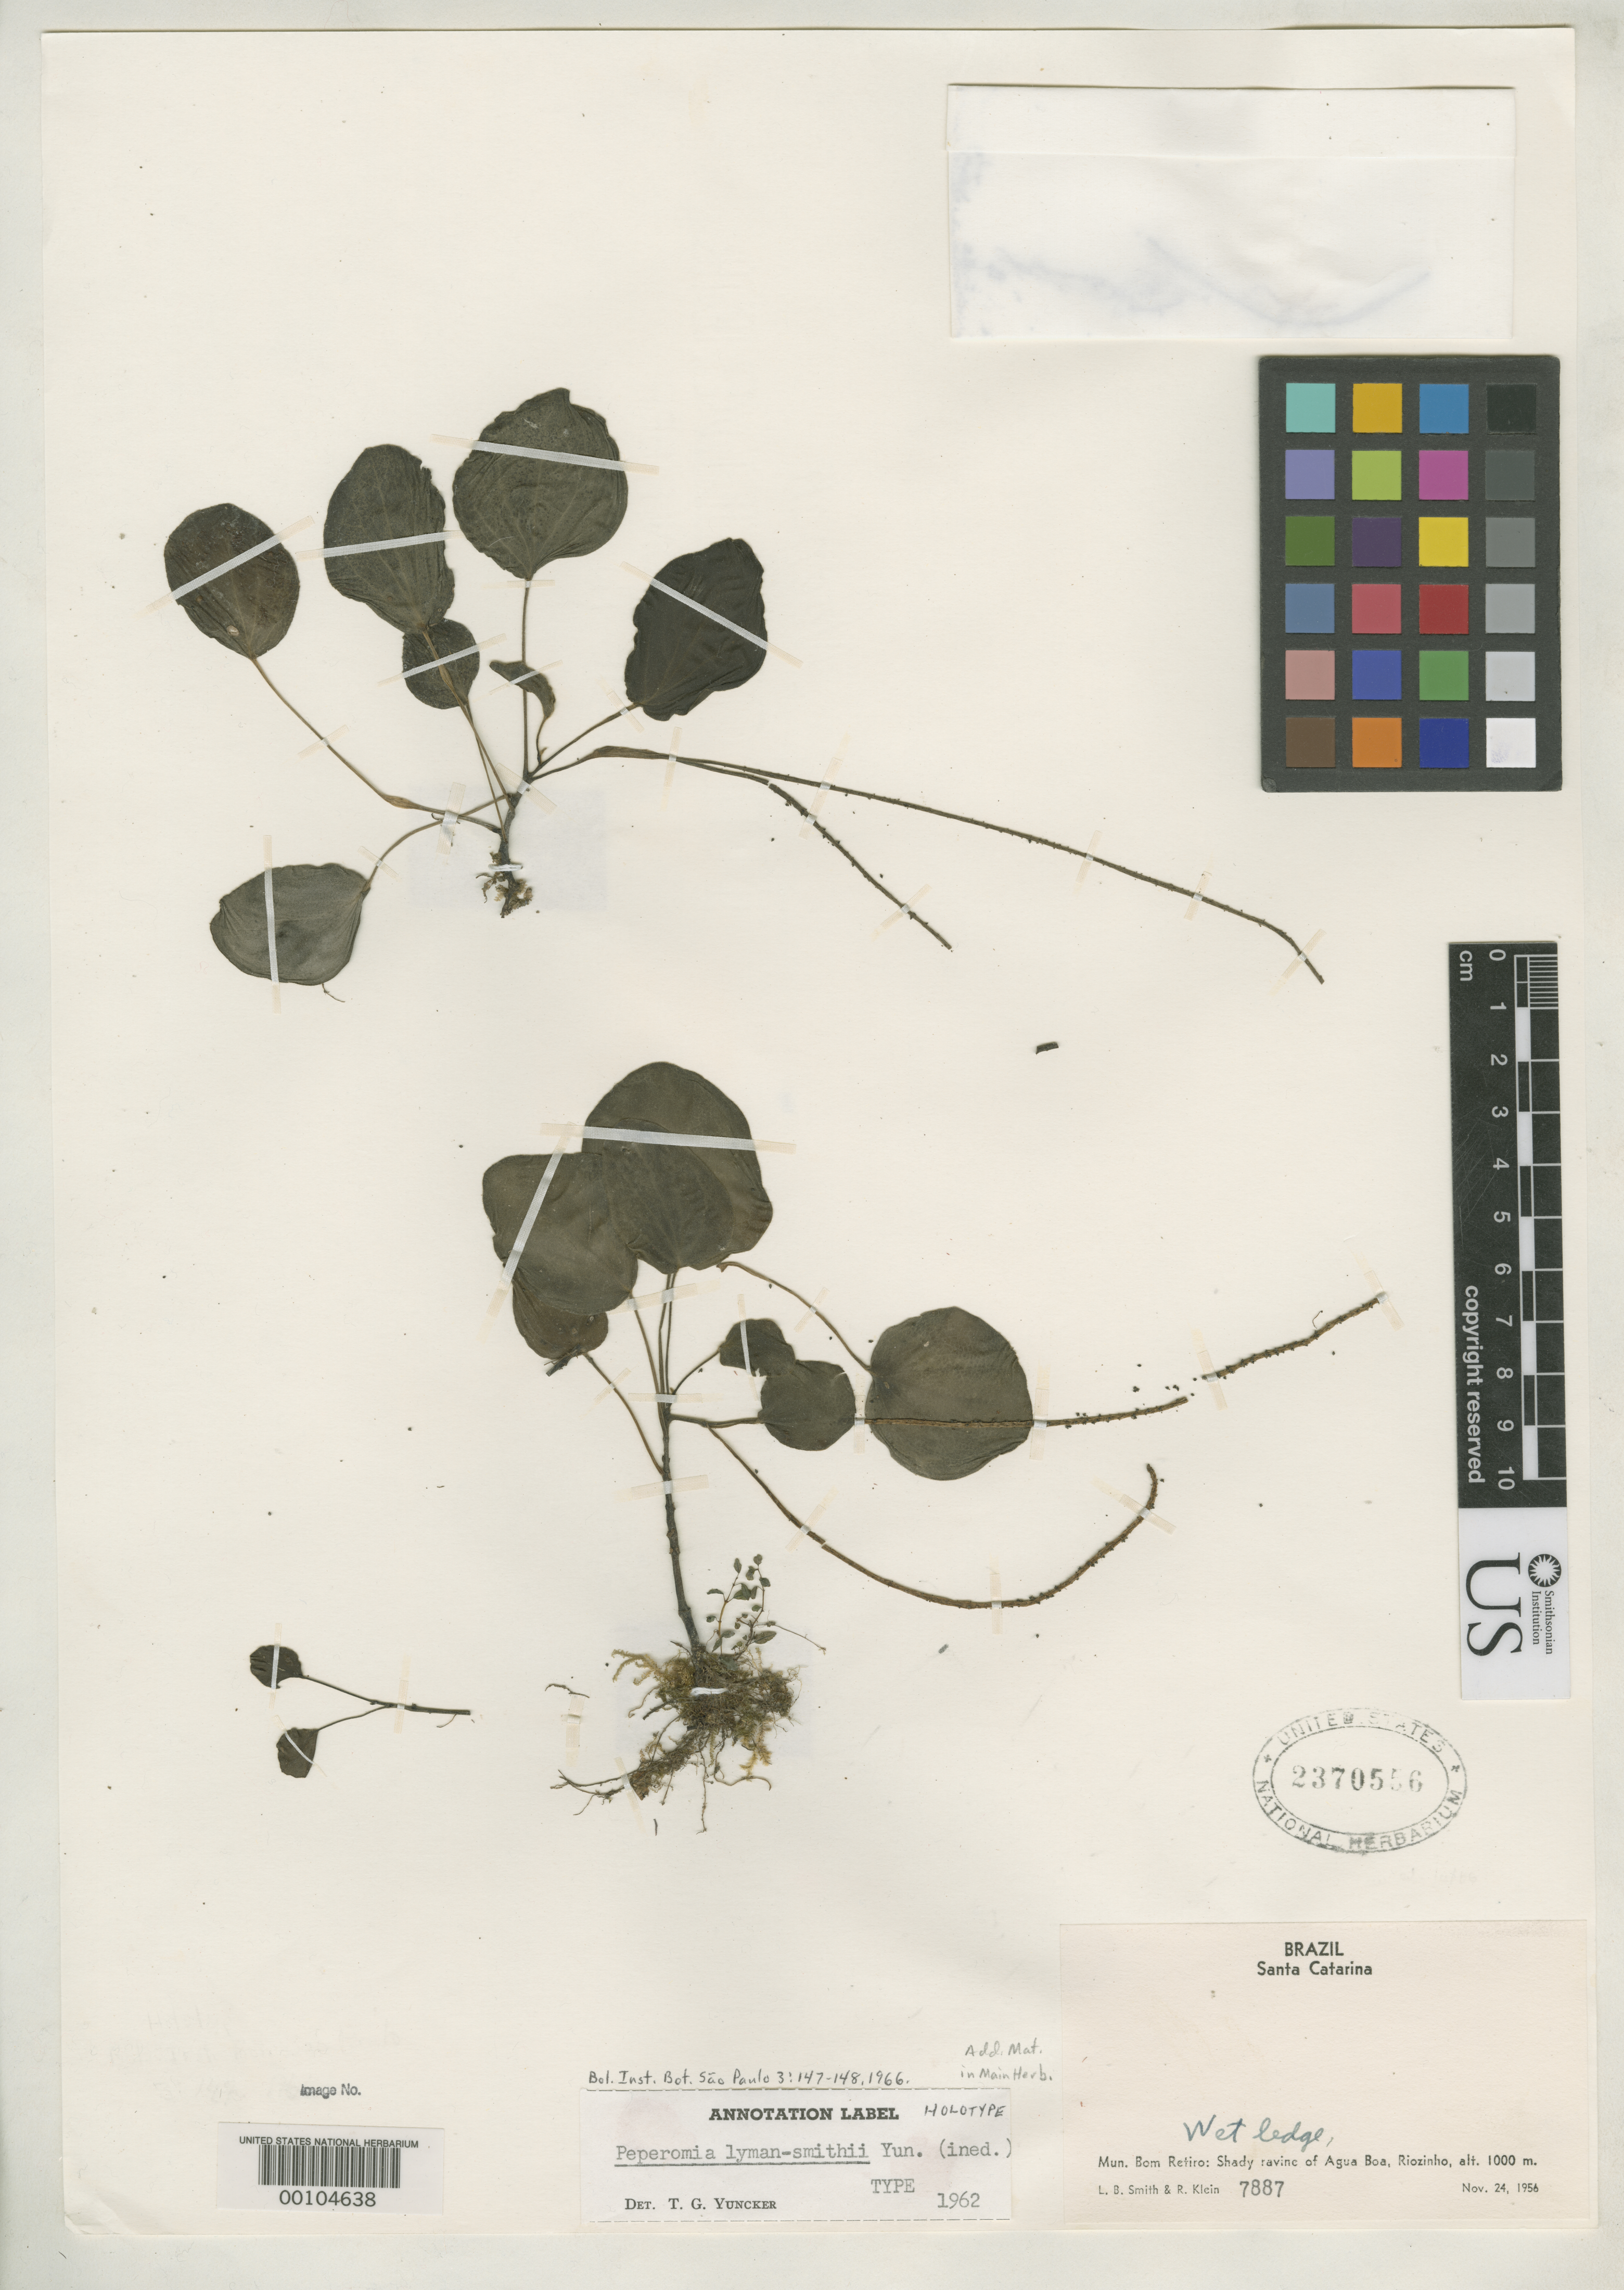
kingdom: Plantae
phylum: Tracheophyta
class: Magnoliopsida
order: Piperales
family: Piperaceae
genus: Peperomia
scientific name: Peperomia lyman-smithii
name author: Yunck.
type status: Holotype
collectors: L. Smith & R. M. Klein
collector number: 7887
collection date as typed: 24 Nov 1956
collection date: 1956-11-24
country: Brazil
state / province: Santa Catarina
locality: Bom Retiro, Agua Boa, Rio Zinho.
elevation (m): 1000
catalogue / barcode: US 2370556